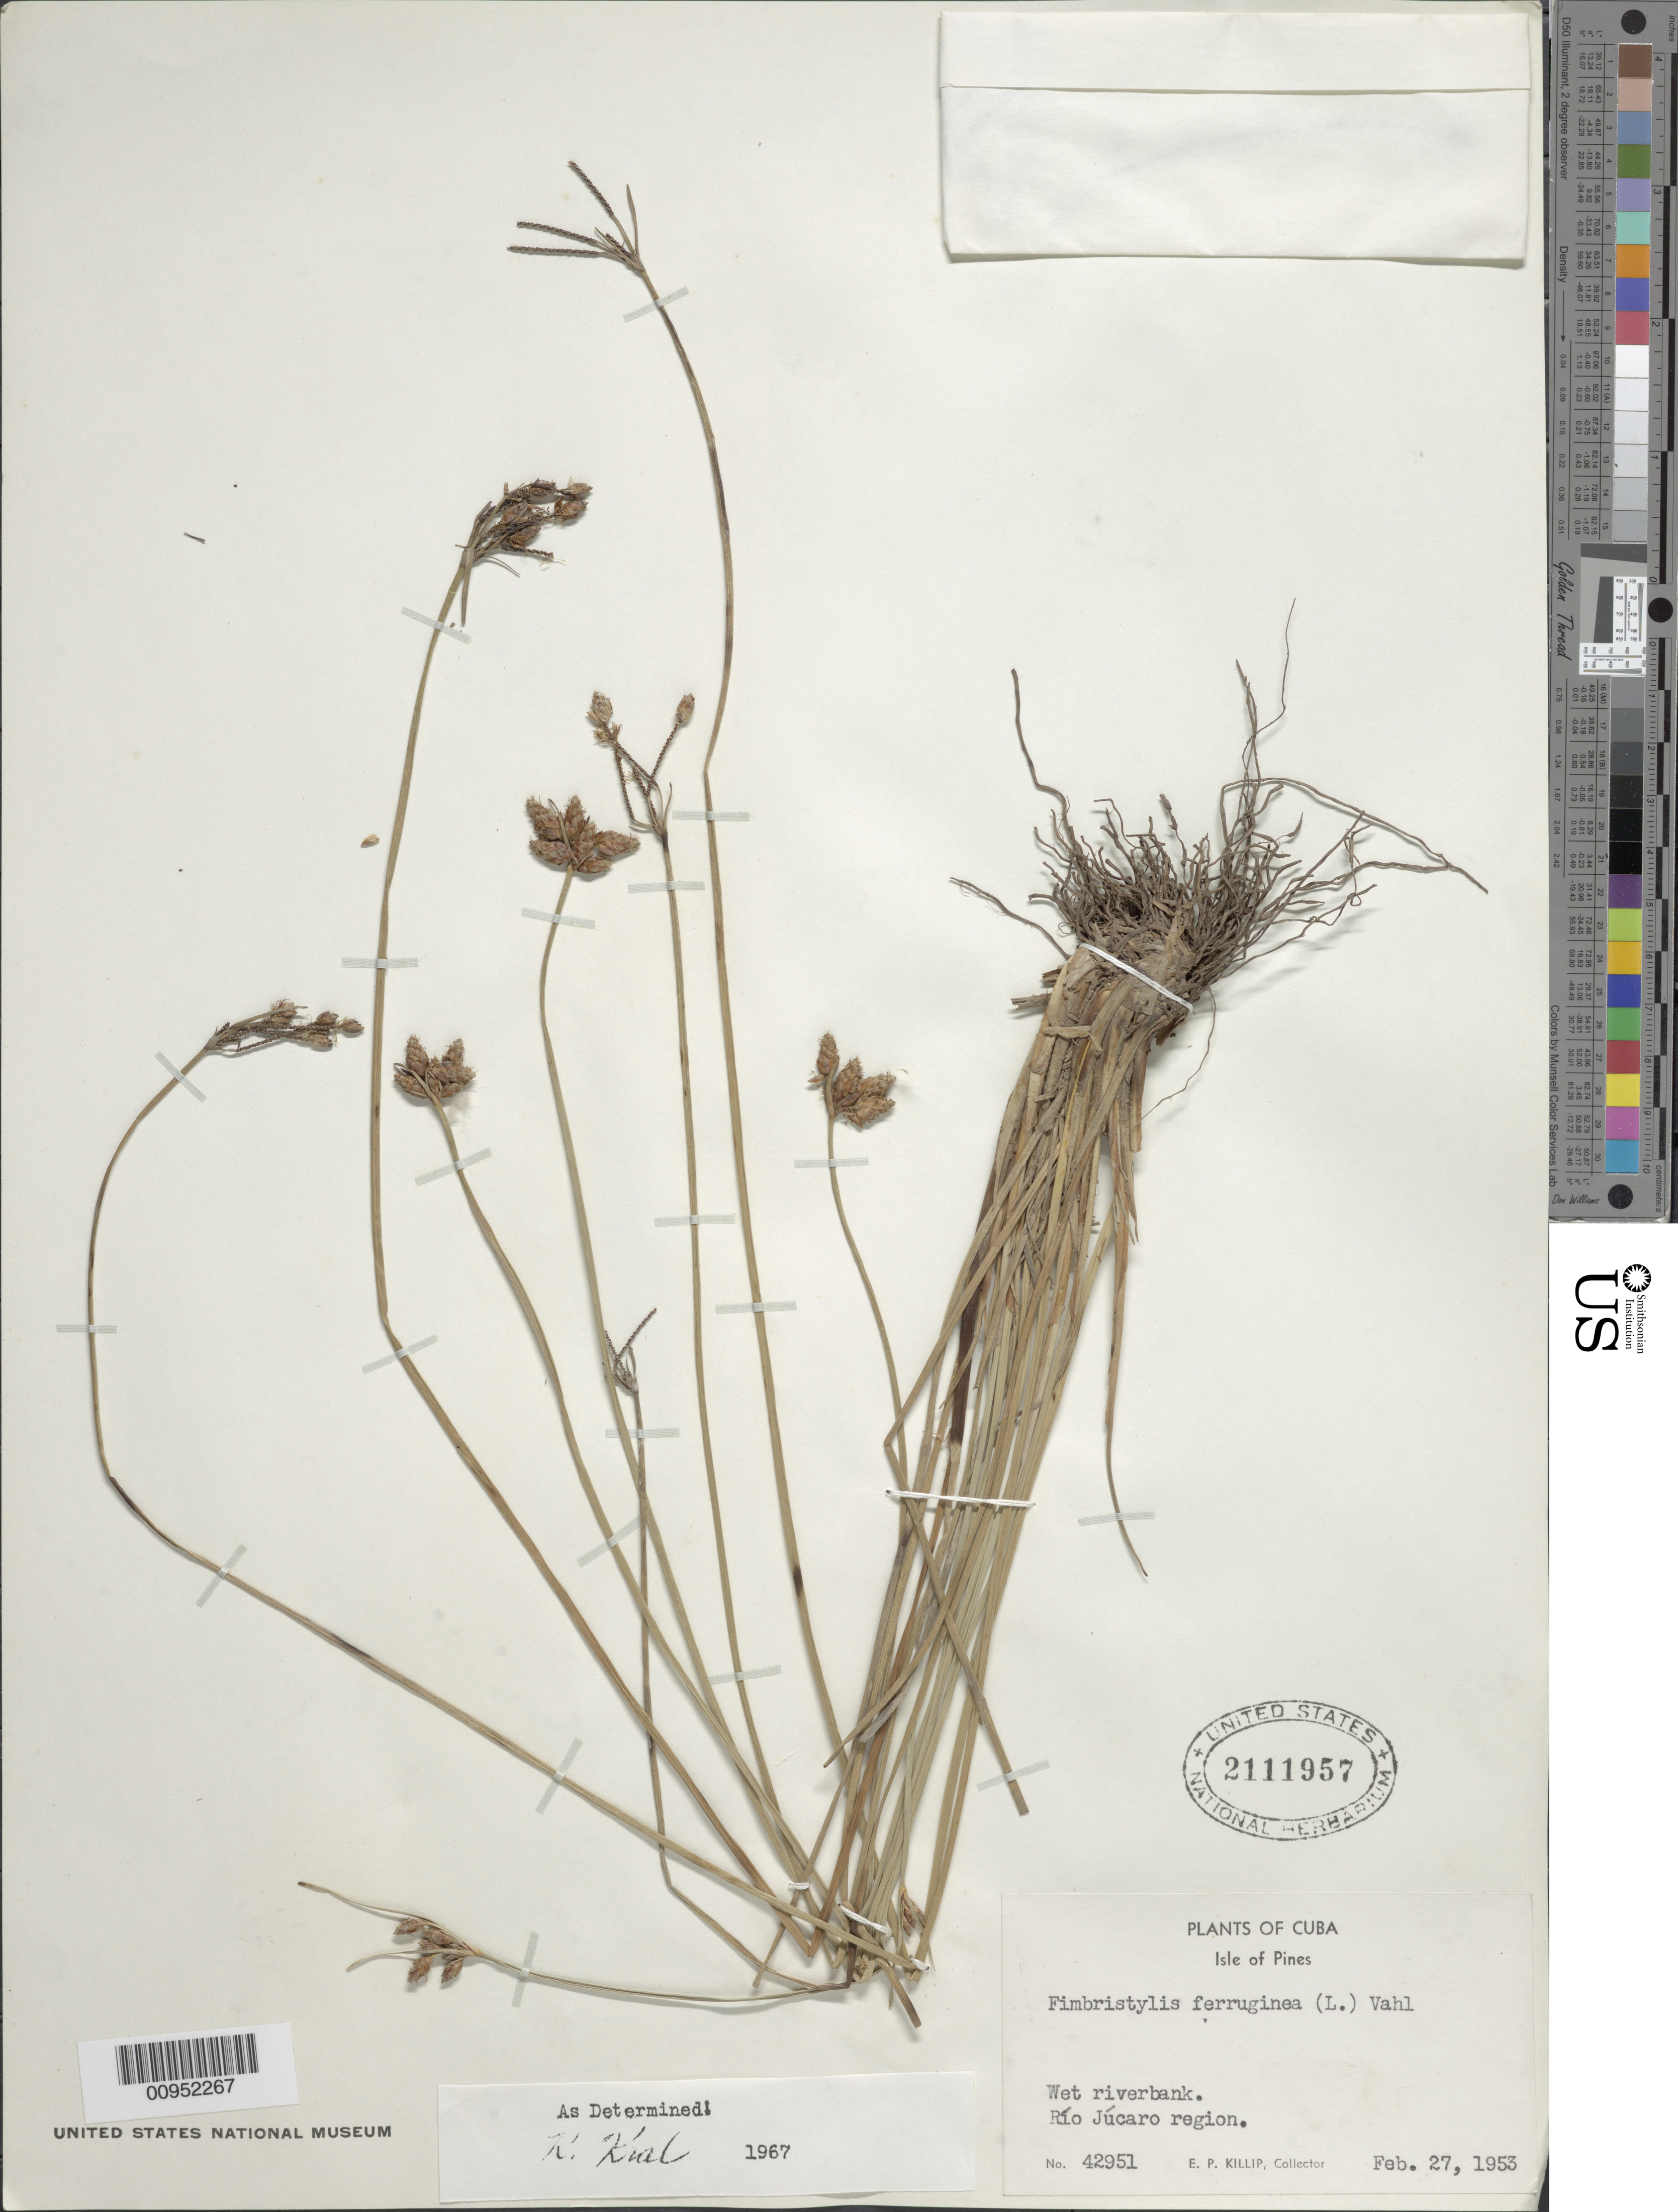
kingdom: Plantae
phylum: Tracheophyta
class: Liliopsida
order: Poales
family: Cyperaceae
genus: Fimbristylis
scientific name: Fimbristylis ferruginea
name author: (L.) Vahl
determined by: Kral, Robert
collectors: E. P. Killip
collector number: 42951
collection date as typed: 27 Feb 1953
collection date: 1953-02-27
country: Cuba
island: Isla de la Juventud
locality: River bank, Río Júcaro region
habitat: Wet riverbank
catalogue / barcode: US 2111957